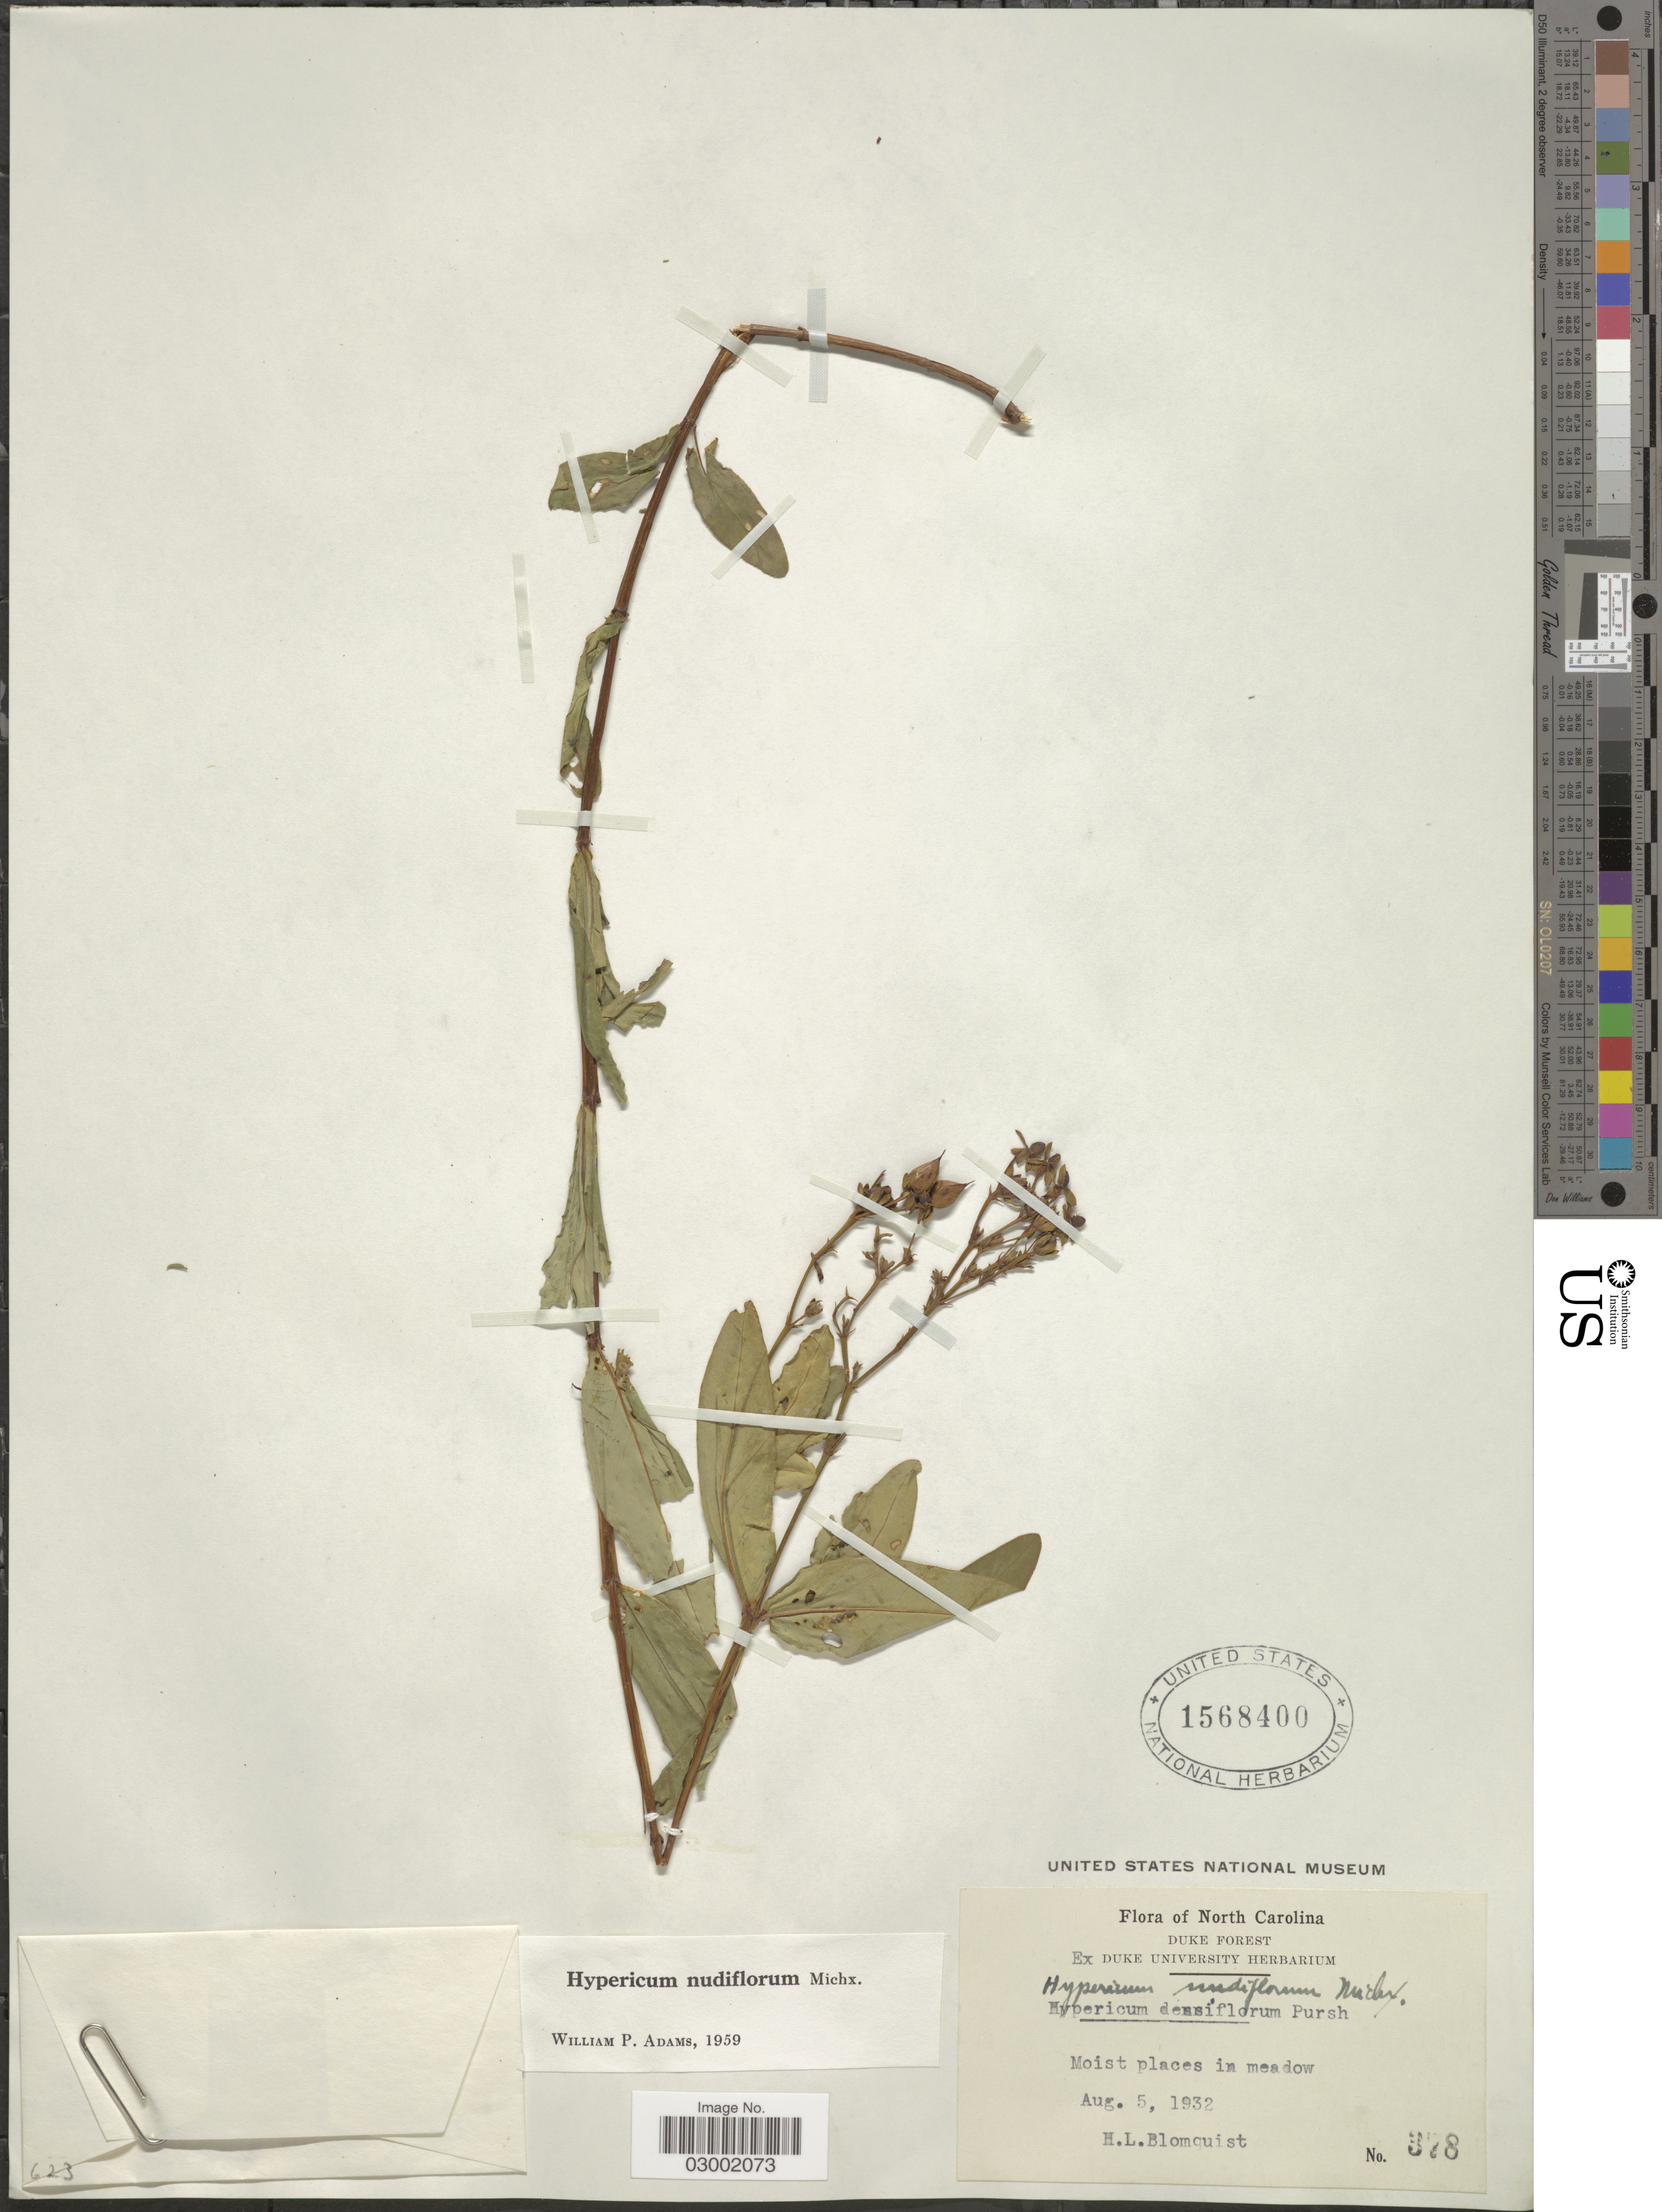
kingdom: Plantae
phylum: Tracheophyta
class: Magnoliopsida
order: Malpighiales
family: Hypericaceae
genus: Hypericum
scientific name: Hypericum nudiflorum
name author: Michx. ex Willd.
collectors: H. Blomquist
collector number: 378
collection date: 1932-08-05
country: United States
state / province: North Carolina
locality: Moist places in meadow.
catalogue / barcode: US 1568400